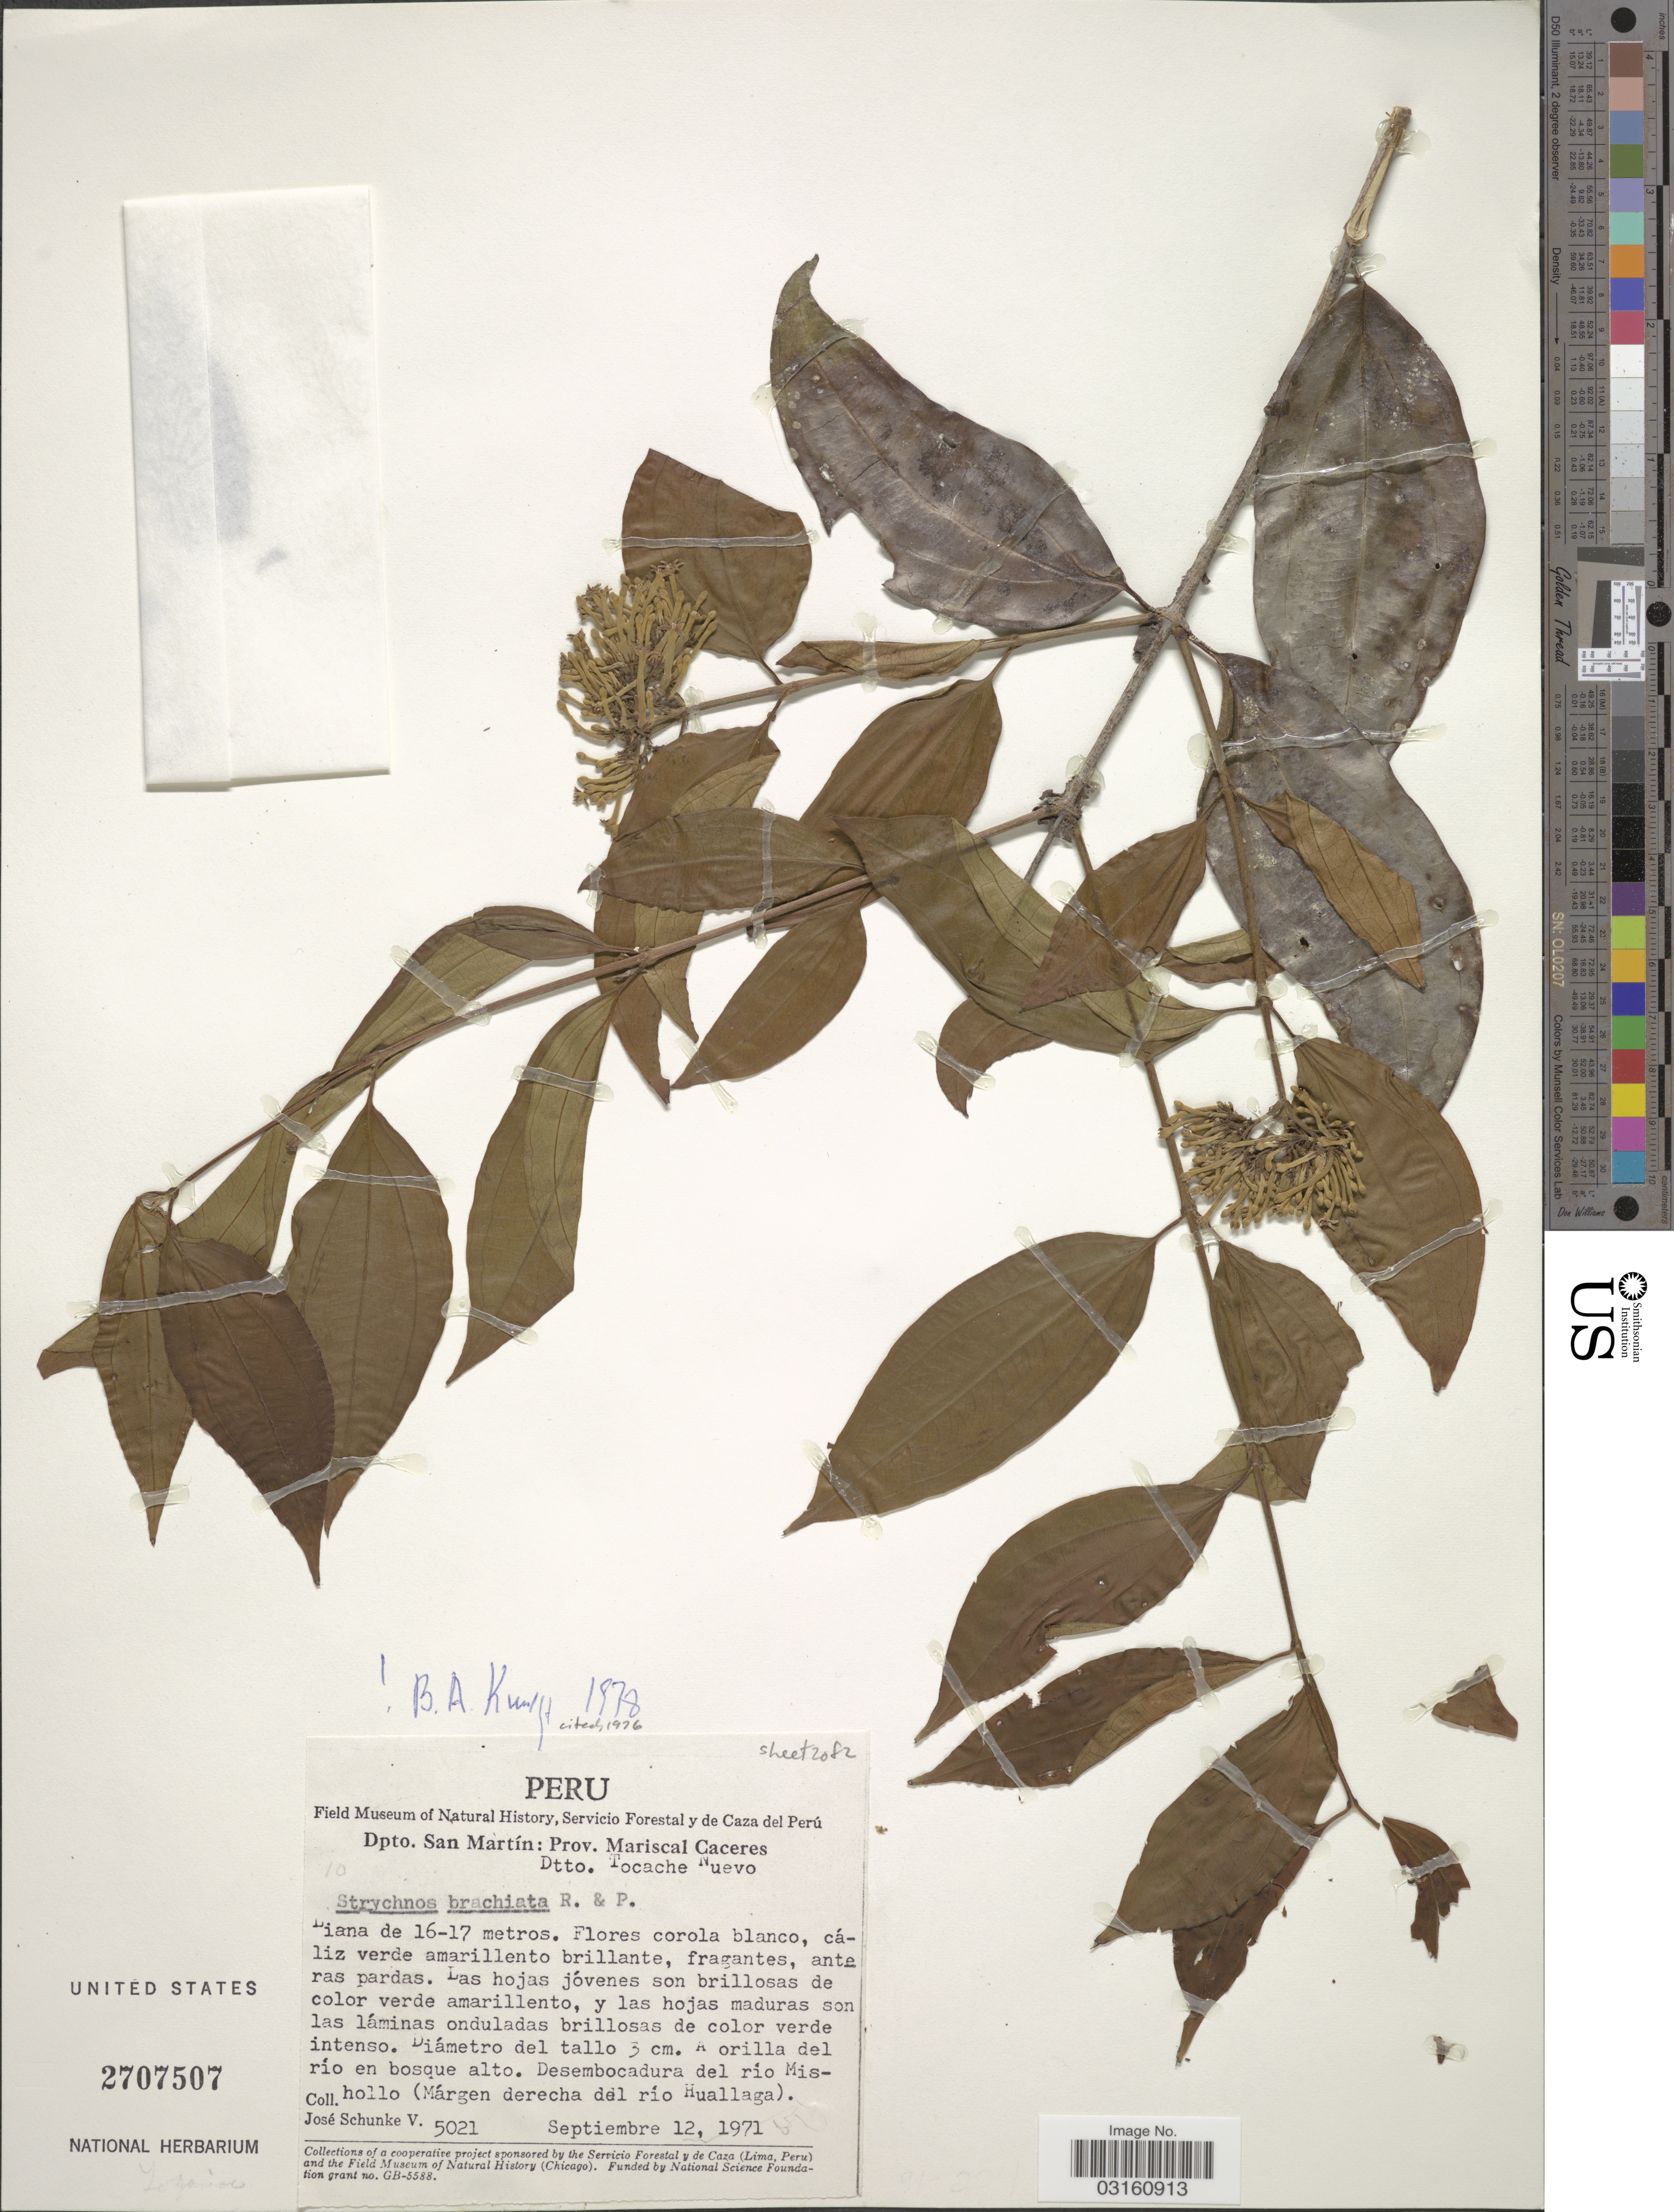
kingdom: Plantae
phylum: Tracheophyta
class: Magnoliopsida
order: Gentianales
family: Loganiaceae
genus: Strychnos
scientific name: Strychnos brachiata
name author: Ruiz & Pav.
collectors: J. Schunke Vigo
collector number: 5021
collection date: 1971-09-12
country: Peru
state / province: San Martín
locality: Dpto. San Martín: Prov. Mariscal Caceres. Dtto. Tocache Nuevo. Desembocadura del río Mishollo (Márgen derecha del río Huallaga).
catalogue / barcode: US 2707507